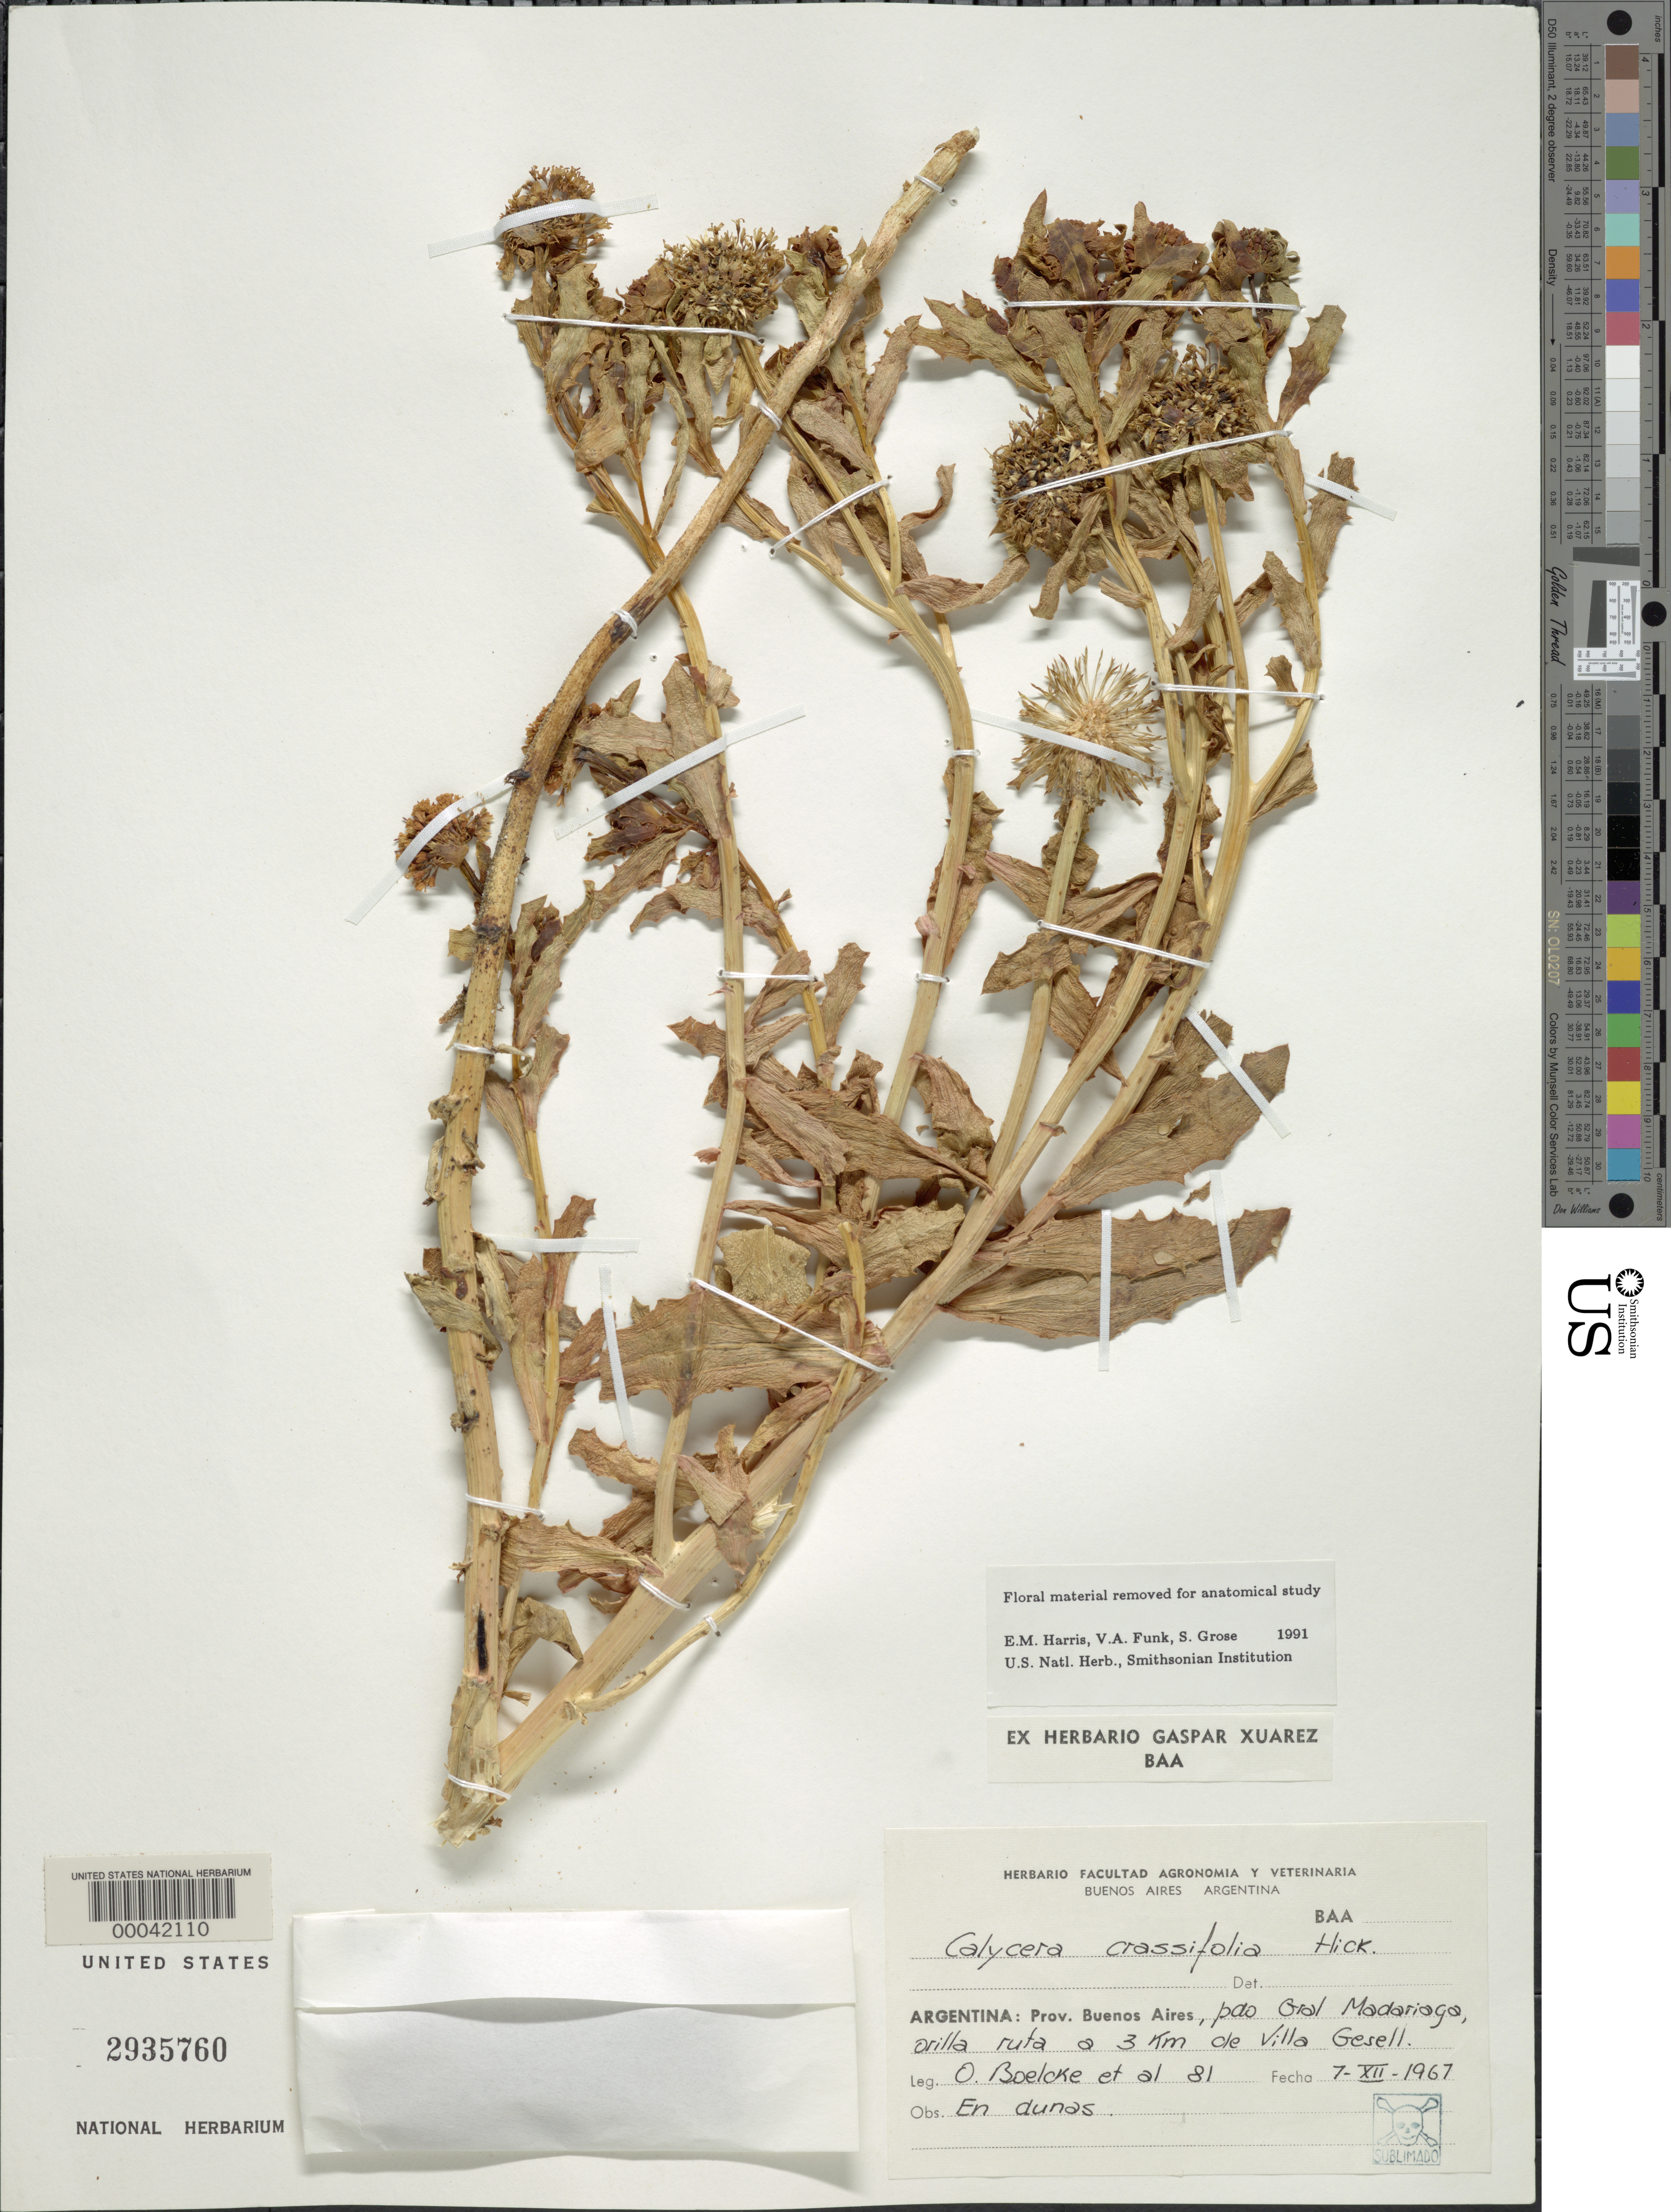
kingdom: Plantae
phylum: Tracheophyta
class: Magnoliopsida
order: Asterales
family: Calyceraceae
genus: Calycera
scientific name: Calycera crassifolia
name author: (Miers) Hicken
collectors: O. Boelcke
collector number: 81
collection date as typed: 07 Dec 1967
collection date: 1967-12-07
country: Argentina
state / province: Buenos Aires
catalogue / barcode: US 2935760